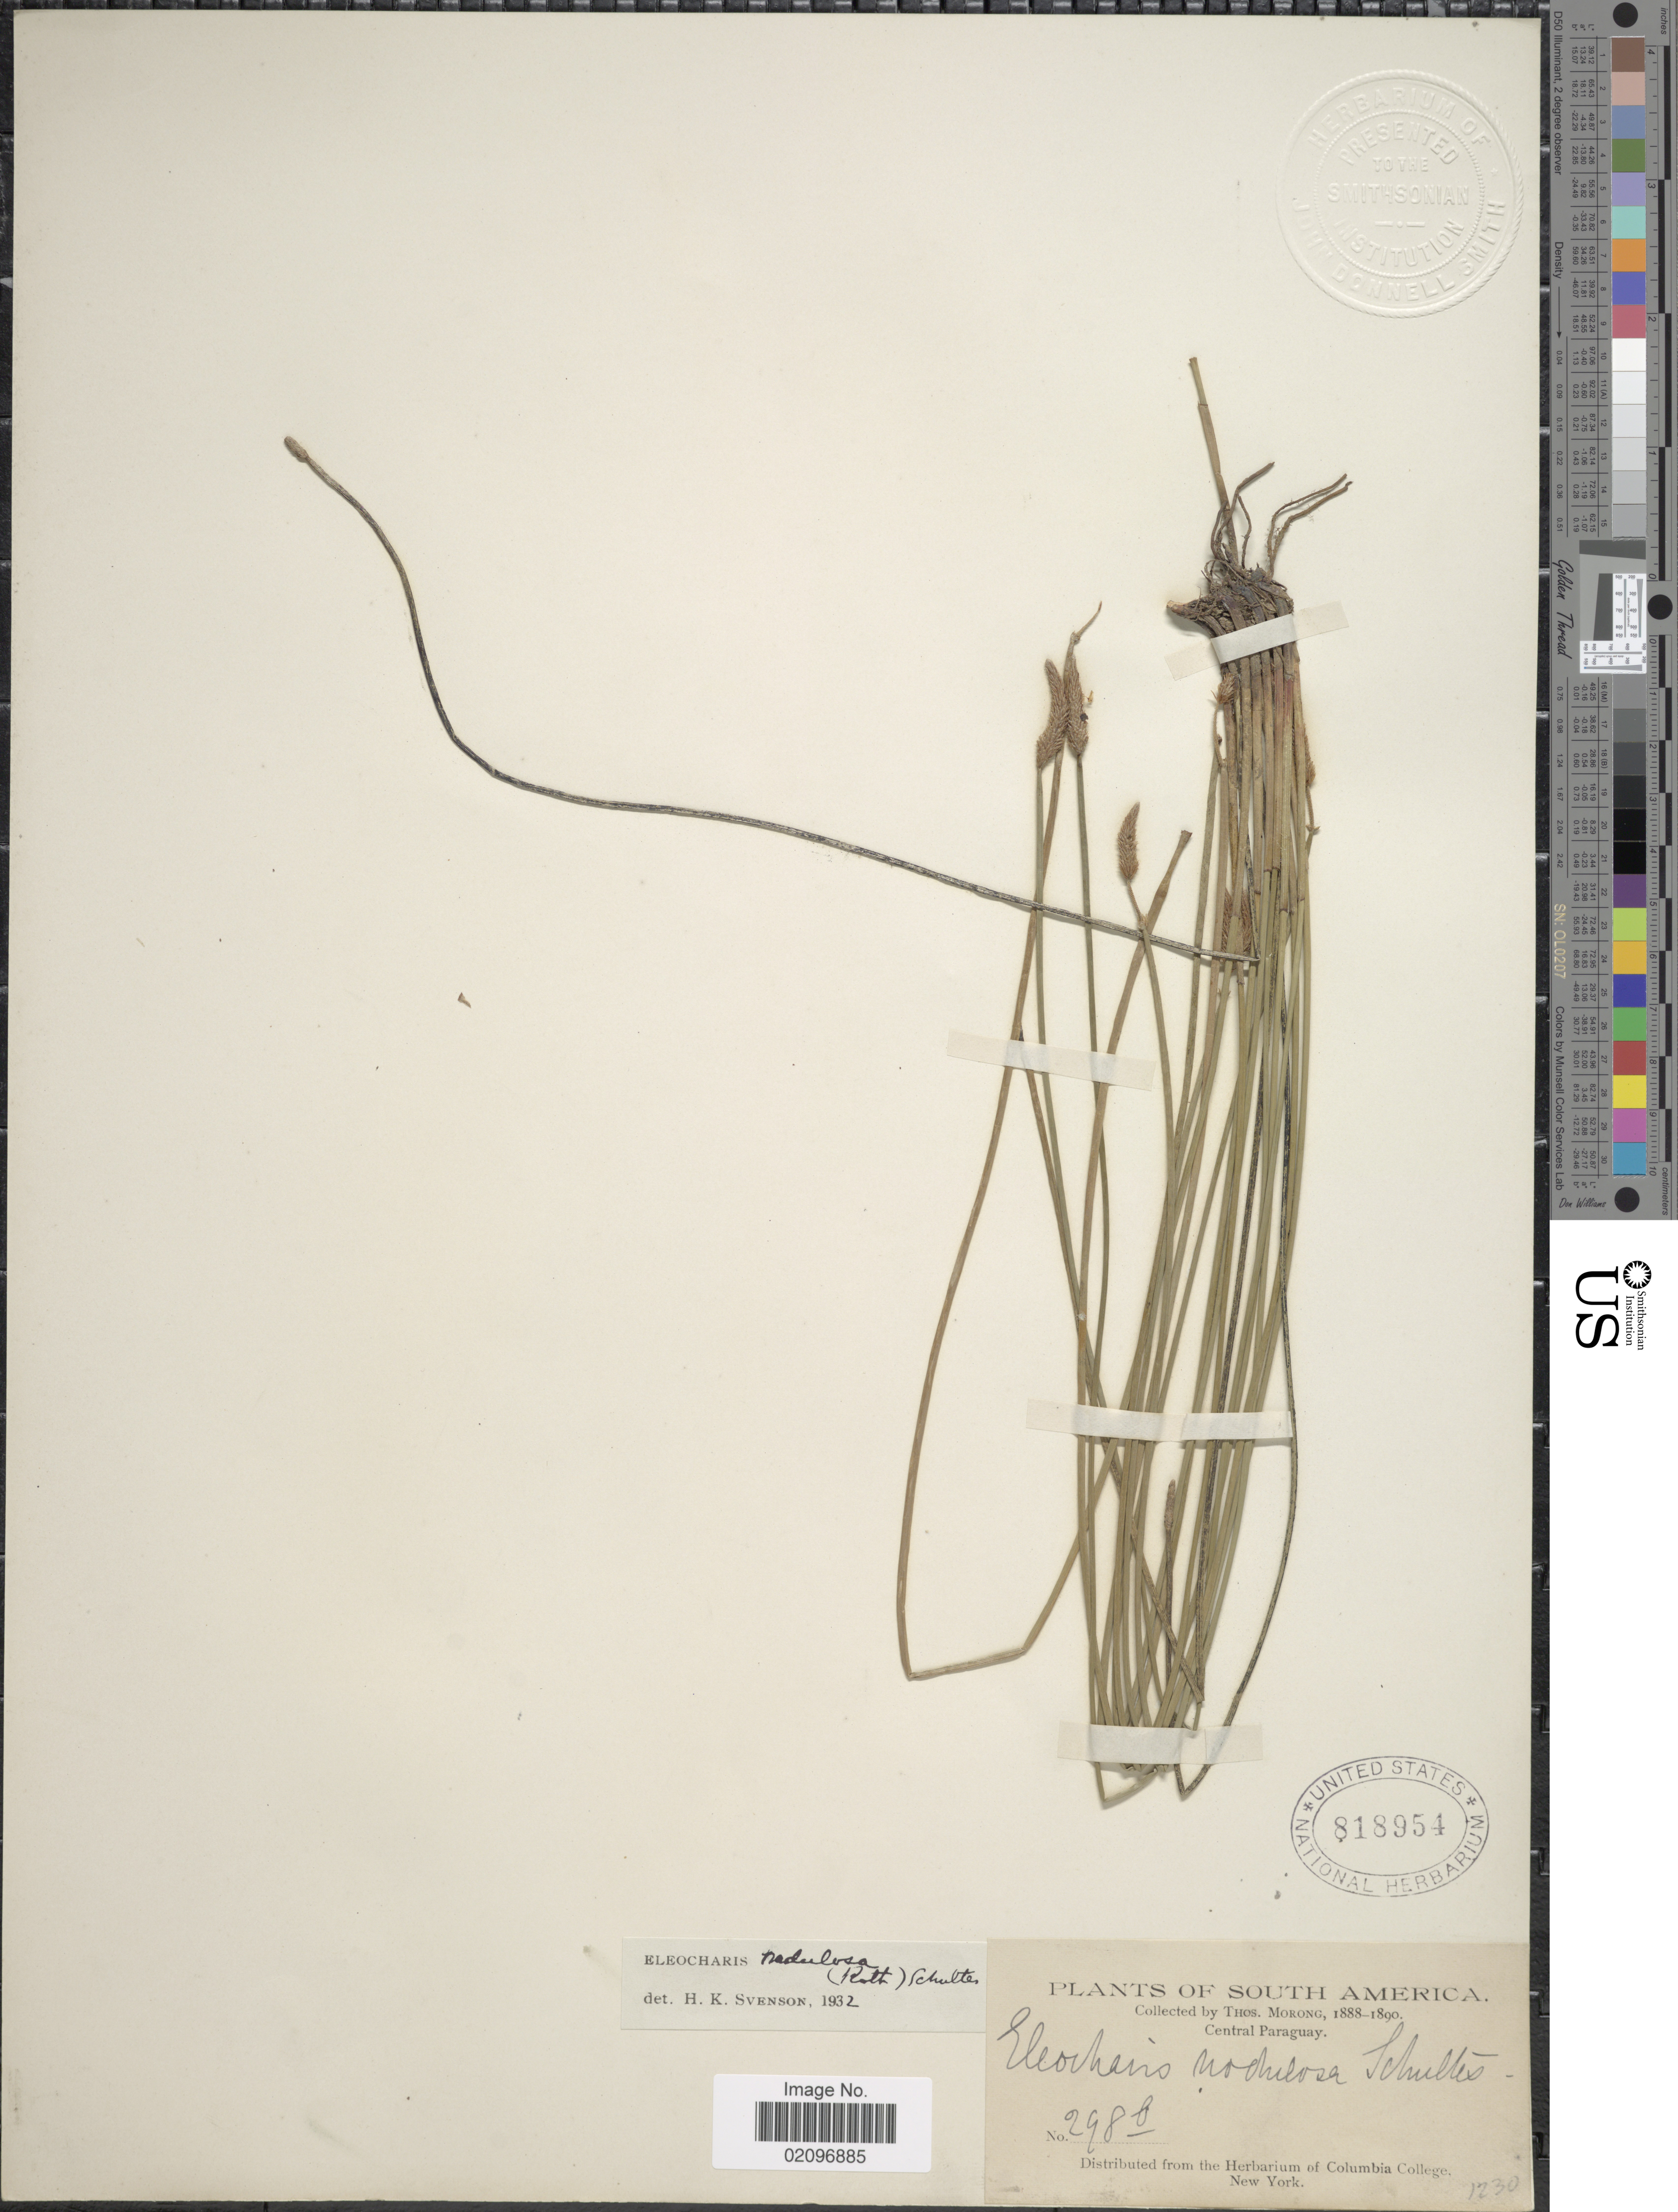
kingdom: Plantae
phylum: Tracheophyta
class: Liliopsida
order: Poales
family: Cyperaceae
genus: Eleocharis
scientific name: Eleocharis montana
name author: (Kunth) Roem. & Schult.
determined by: Strong, Mark T., (BOT), Smithsonian Institution - National Museum of Natural History (UNITED STATES)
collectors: ex herb. T. Morong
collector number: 298b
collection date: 1888/1890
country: Paraguay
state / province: Central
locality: Central Paraguay.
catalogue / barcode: US 818954